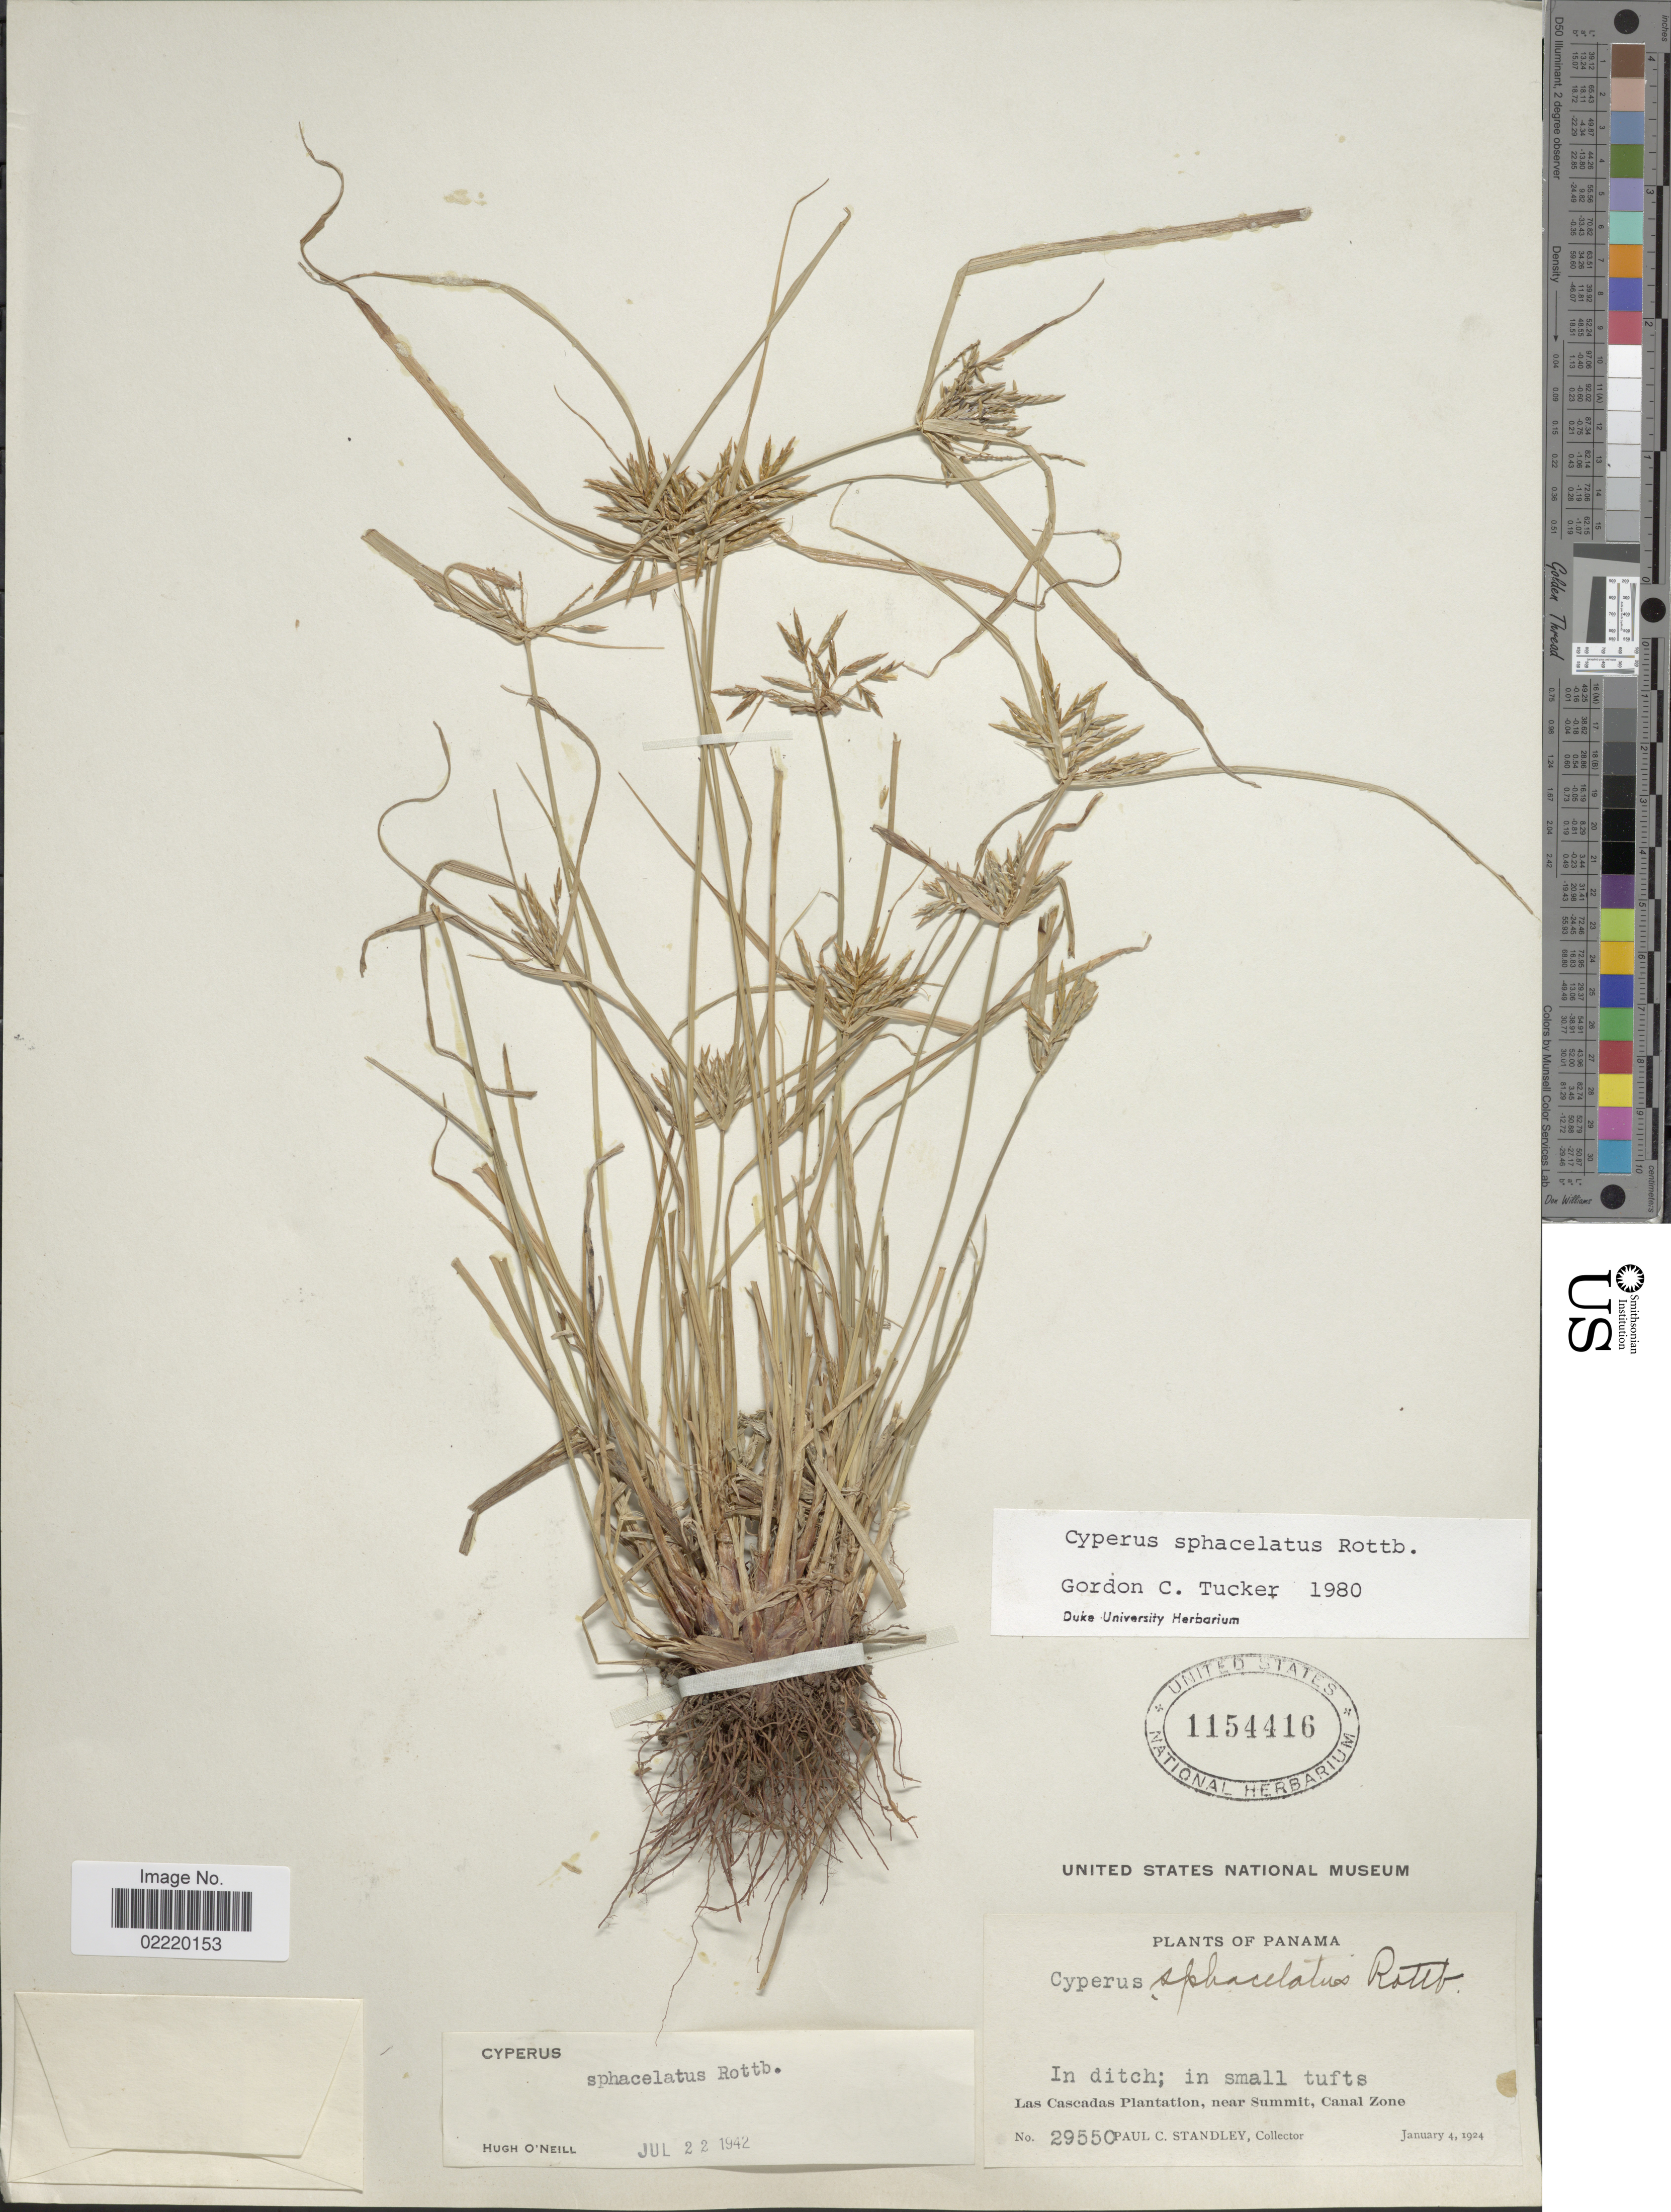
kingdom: Plantae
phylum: Tracheophyta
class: Liliopsida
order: Poales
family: Cyperaceae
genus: Cyperus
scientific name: Cyperus sphacelatus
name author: Rottb.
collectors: P. C. Standley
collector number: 29550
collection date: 1924-01-04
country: Panama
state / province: Colón / Panamá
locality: In ditch, Las Cascadas Plantation, near Summit, Canal Zone.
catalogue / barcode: US 1154416